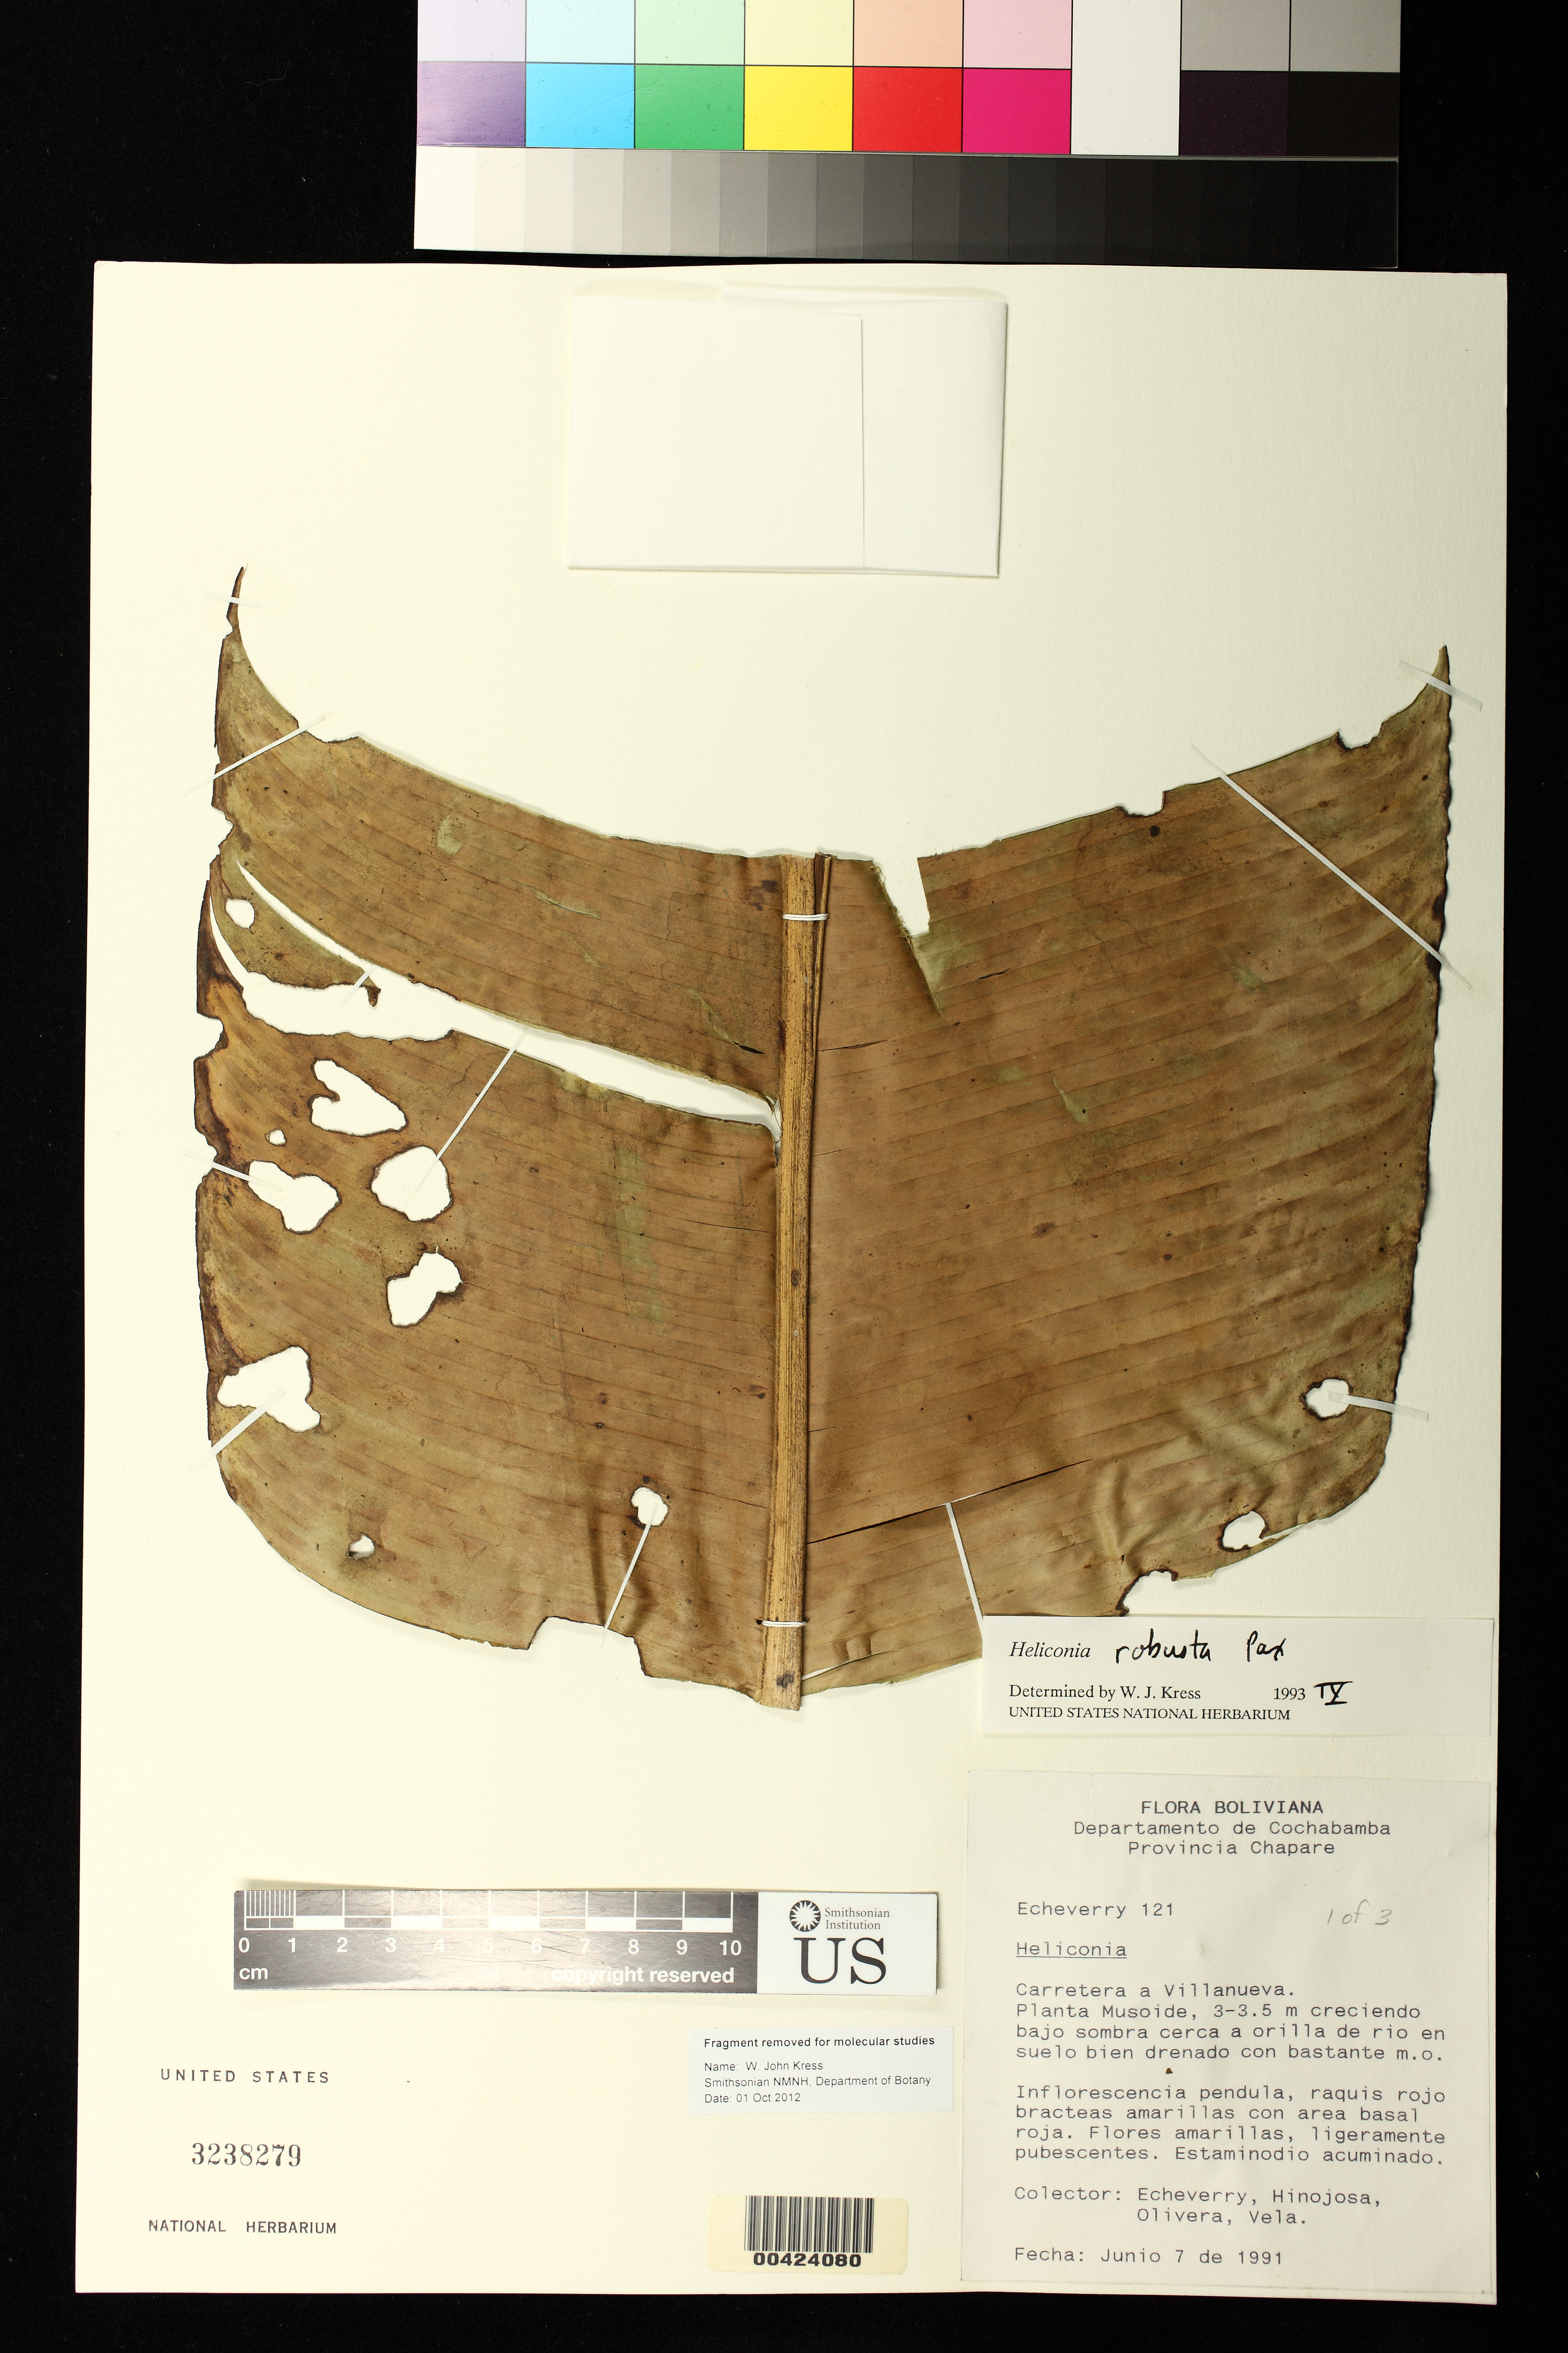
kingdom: Plantae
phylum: Tracheophyta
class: Liliopsida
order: Zingiberales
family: Heliconiaceae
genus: Heliconia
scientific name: Heliconia robusta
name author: Pax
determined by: Kress, W. J., (US), Smithsonian Institution - National Museum of Natural History (UNITED STATES)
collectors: -. Echeverry, -- Hinojosa, -. Olivera & -. Vela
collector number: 121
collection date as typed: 07 Jun 1991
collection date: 1991-06-07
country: Bolivia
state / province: Cochabamba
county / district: Chaparé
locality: Villanueva, Carretera a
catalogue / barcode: US 3238279